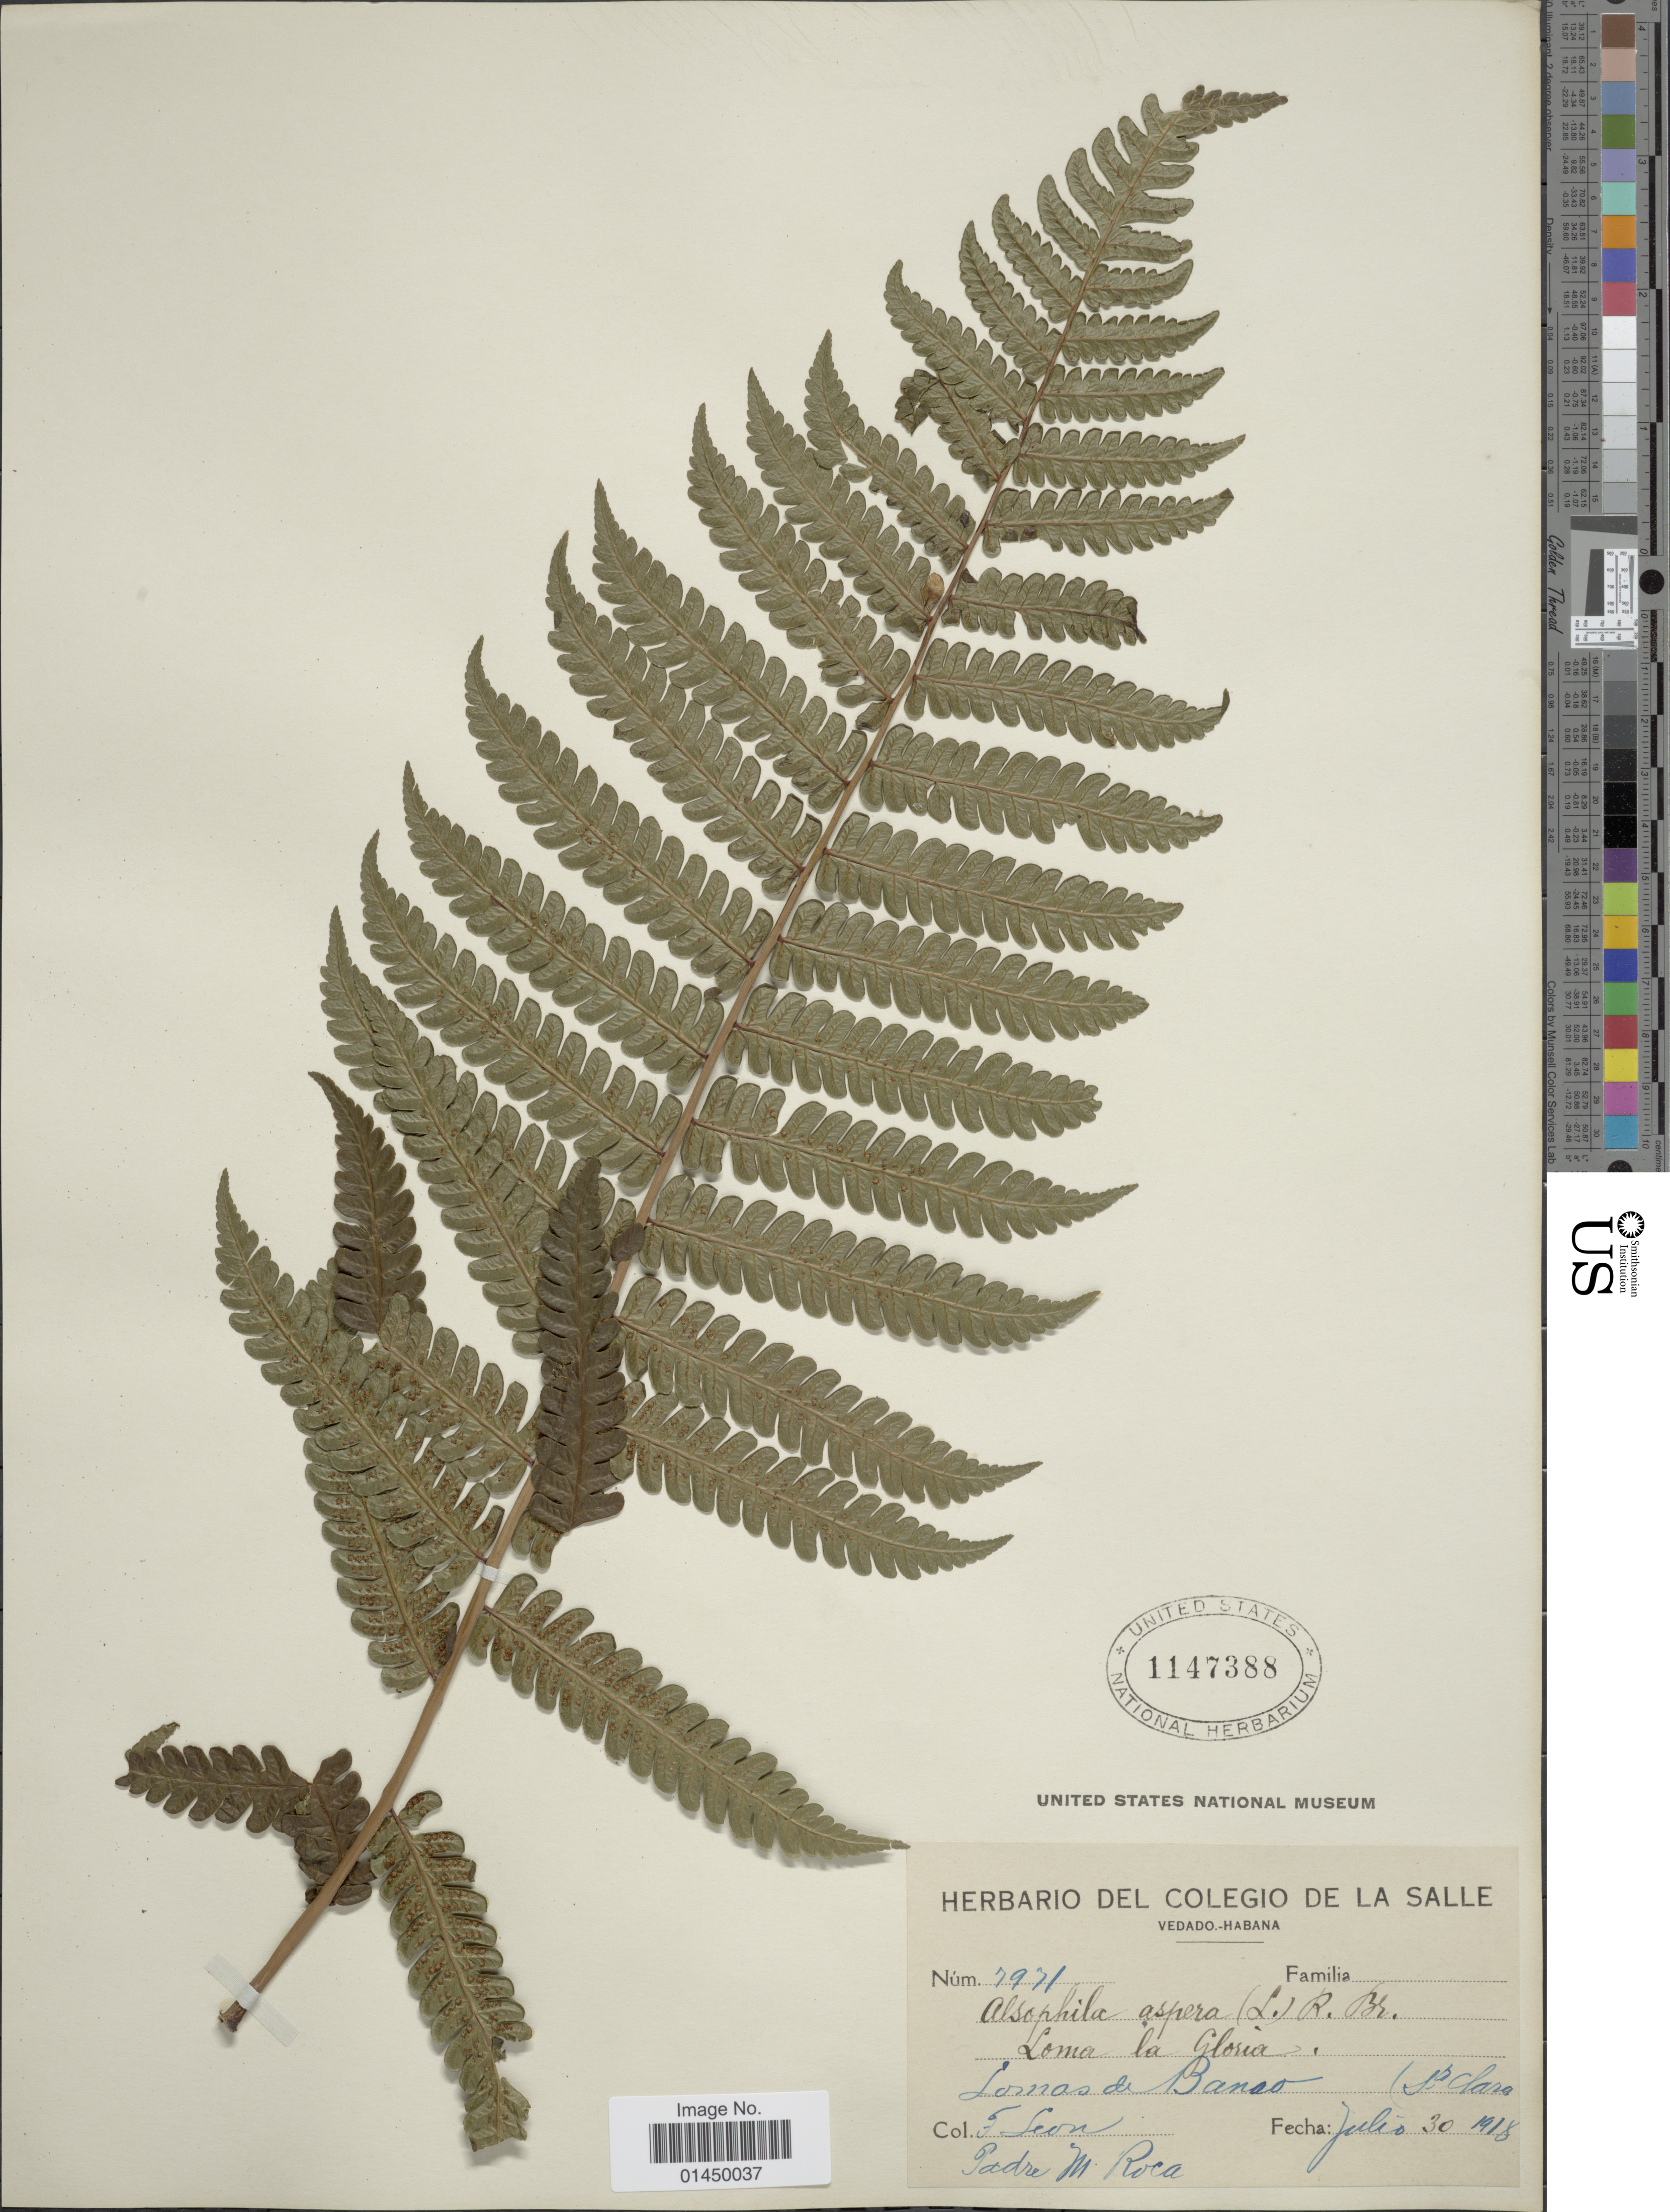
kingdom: Plantae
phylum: Tracheophyta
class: Polypodiopsida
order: Cyatheales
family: Cyatheaceae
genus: Cyathea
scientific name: Cyathea aspera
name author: (L.) Sw.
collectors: Bro. León & M. Roca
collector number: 7971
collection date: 1918-07-30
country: Cuba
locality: Loma La Gloria, Lomas de Banao, Vedado-Habana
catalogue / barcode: US 1147388